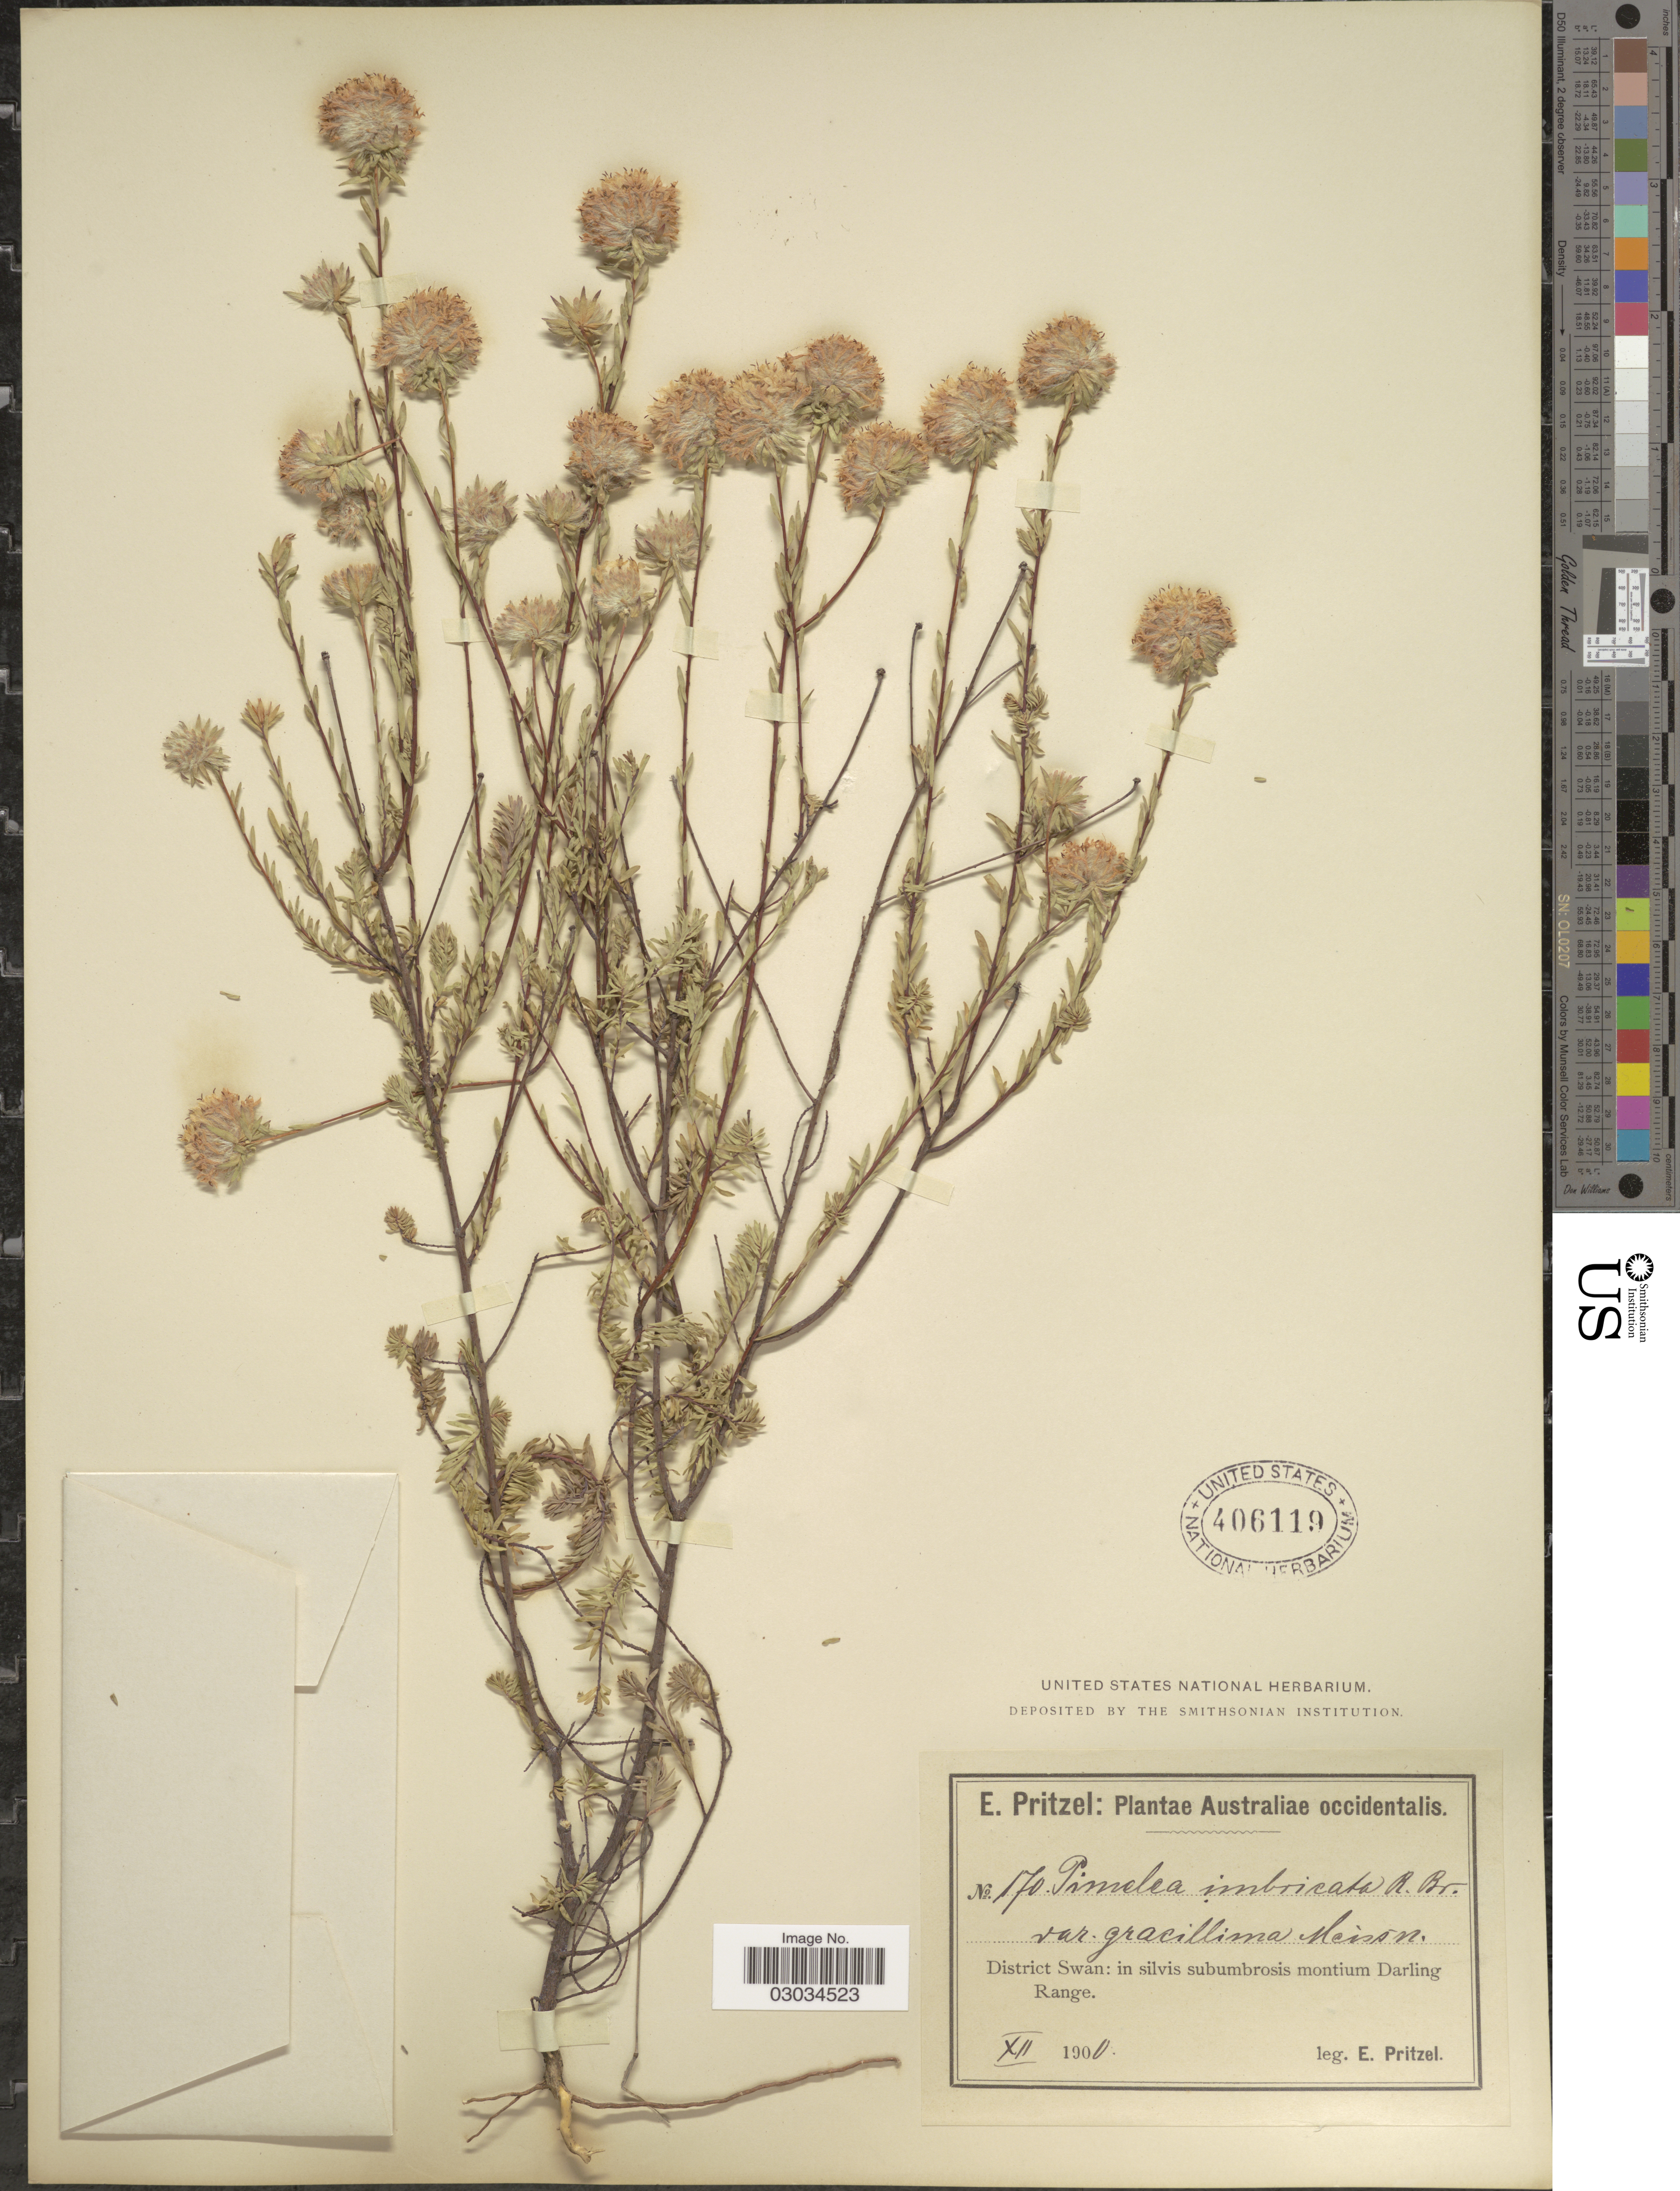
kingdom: Plantae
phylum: Tracheophyta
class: Magnoliopsida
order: Malvales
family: Thymelaeaceae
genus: Pimelea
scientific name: Pimelea imbricata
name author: R. Br.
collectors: E. G. Pritzel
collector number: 170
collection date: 1900-12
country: Australia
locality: Australiae occidentalis. District Swan: montium Darling Range.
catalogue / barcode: US 406119